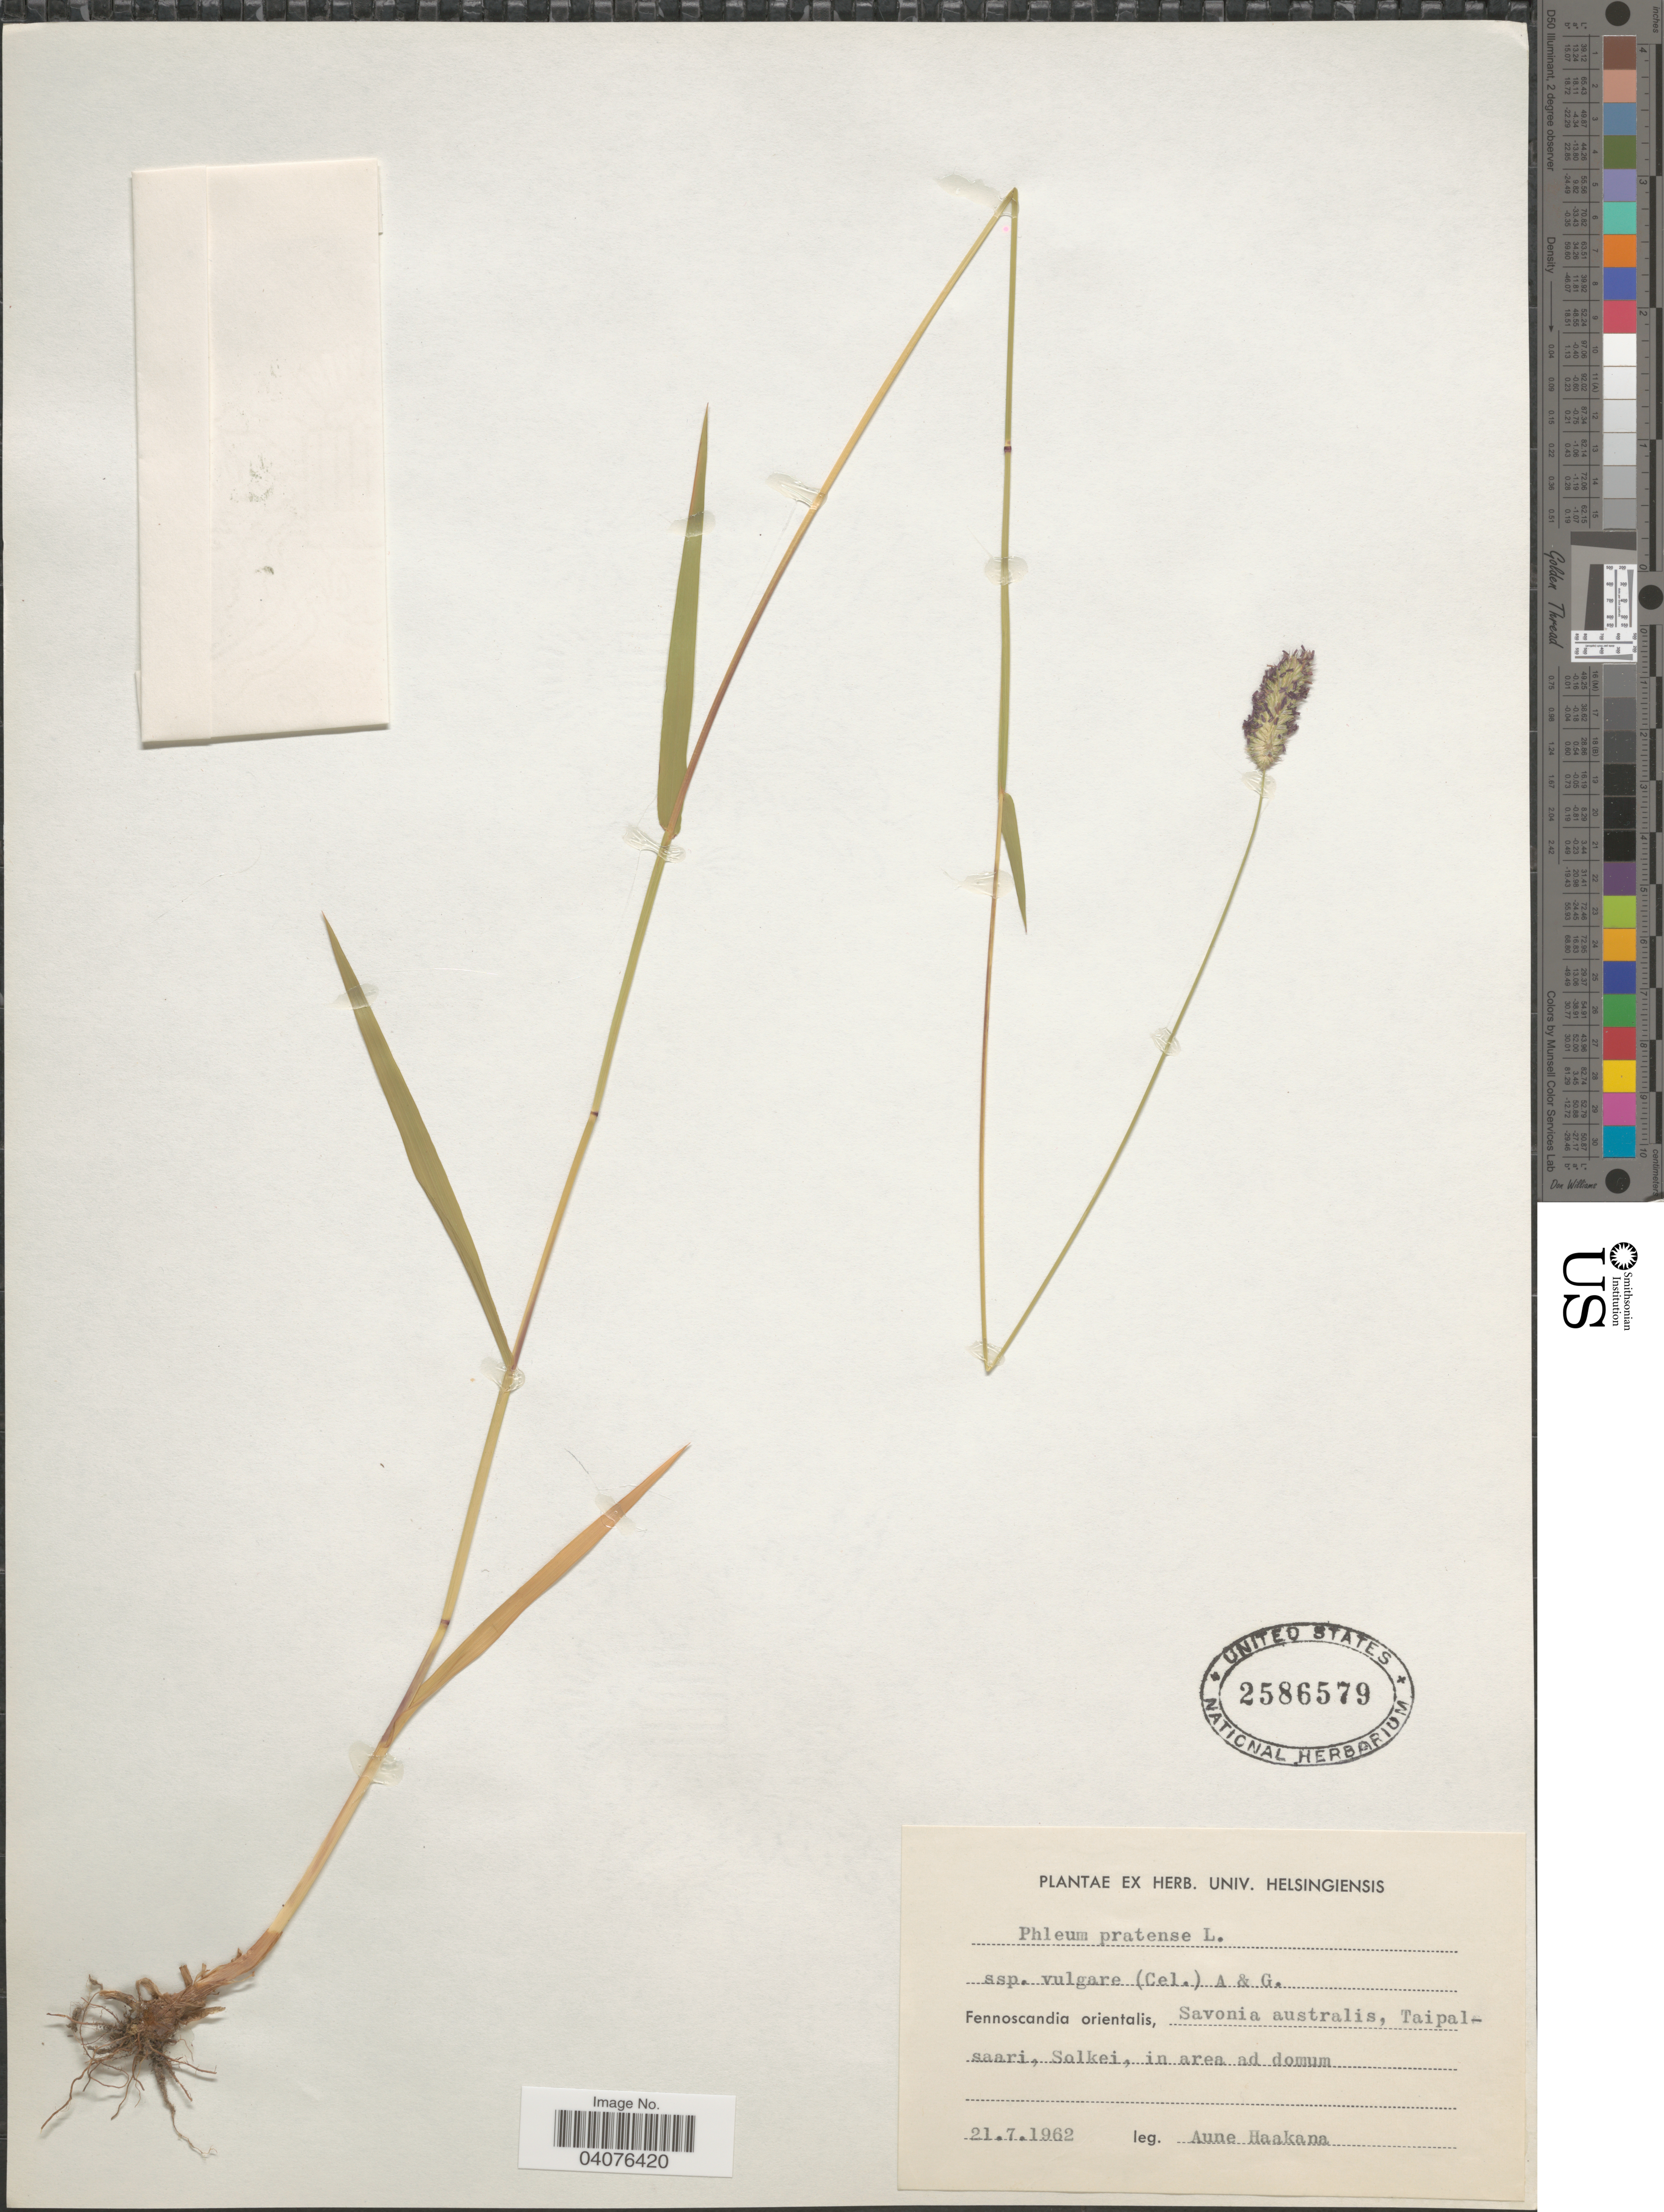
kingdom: Plantae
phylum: Tracheophyta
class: Liliopsida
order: Poales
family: Poaceae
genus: Phleum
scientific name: Phleum pratense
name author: L.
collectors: A. Haakana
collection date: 1962-07-21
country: Finland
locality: Fennoscandia orientalis, Savonia australis, Taipalsaari, Salkei, in area ad domum.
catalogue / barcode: US 2586579